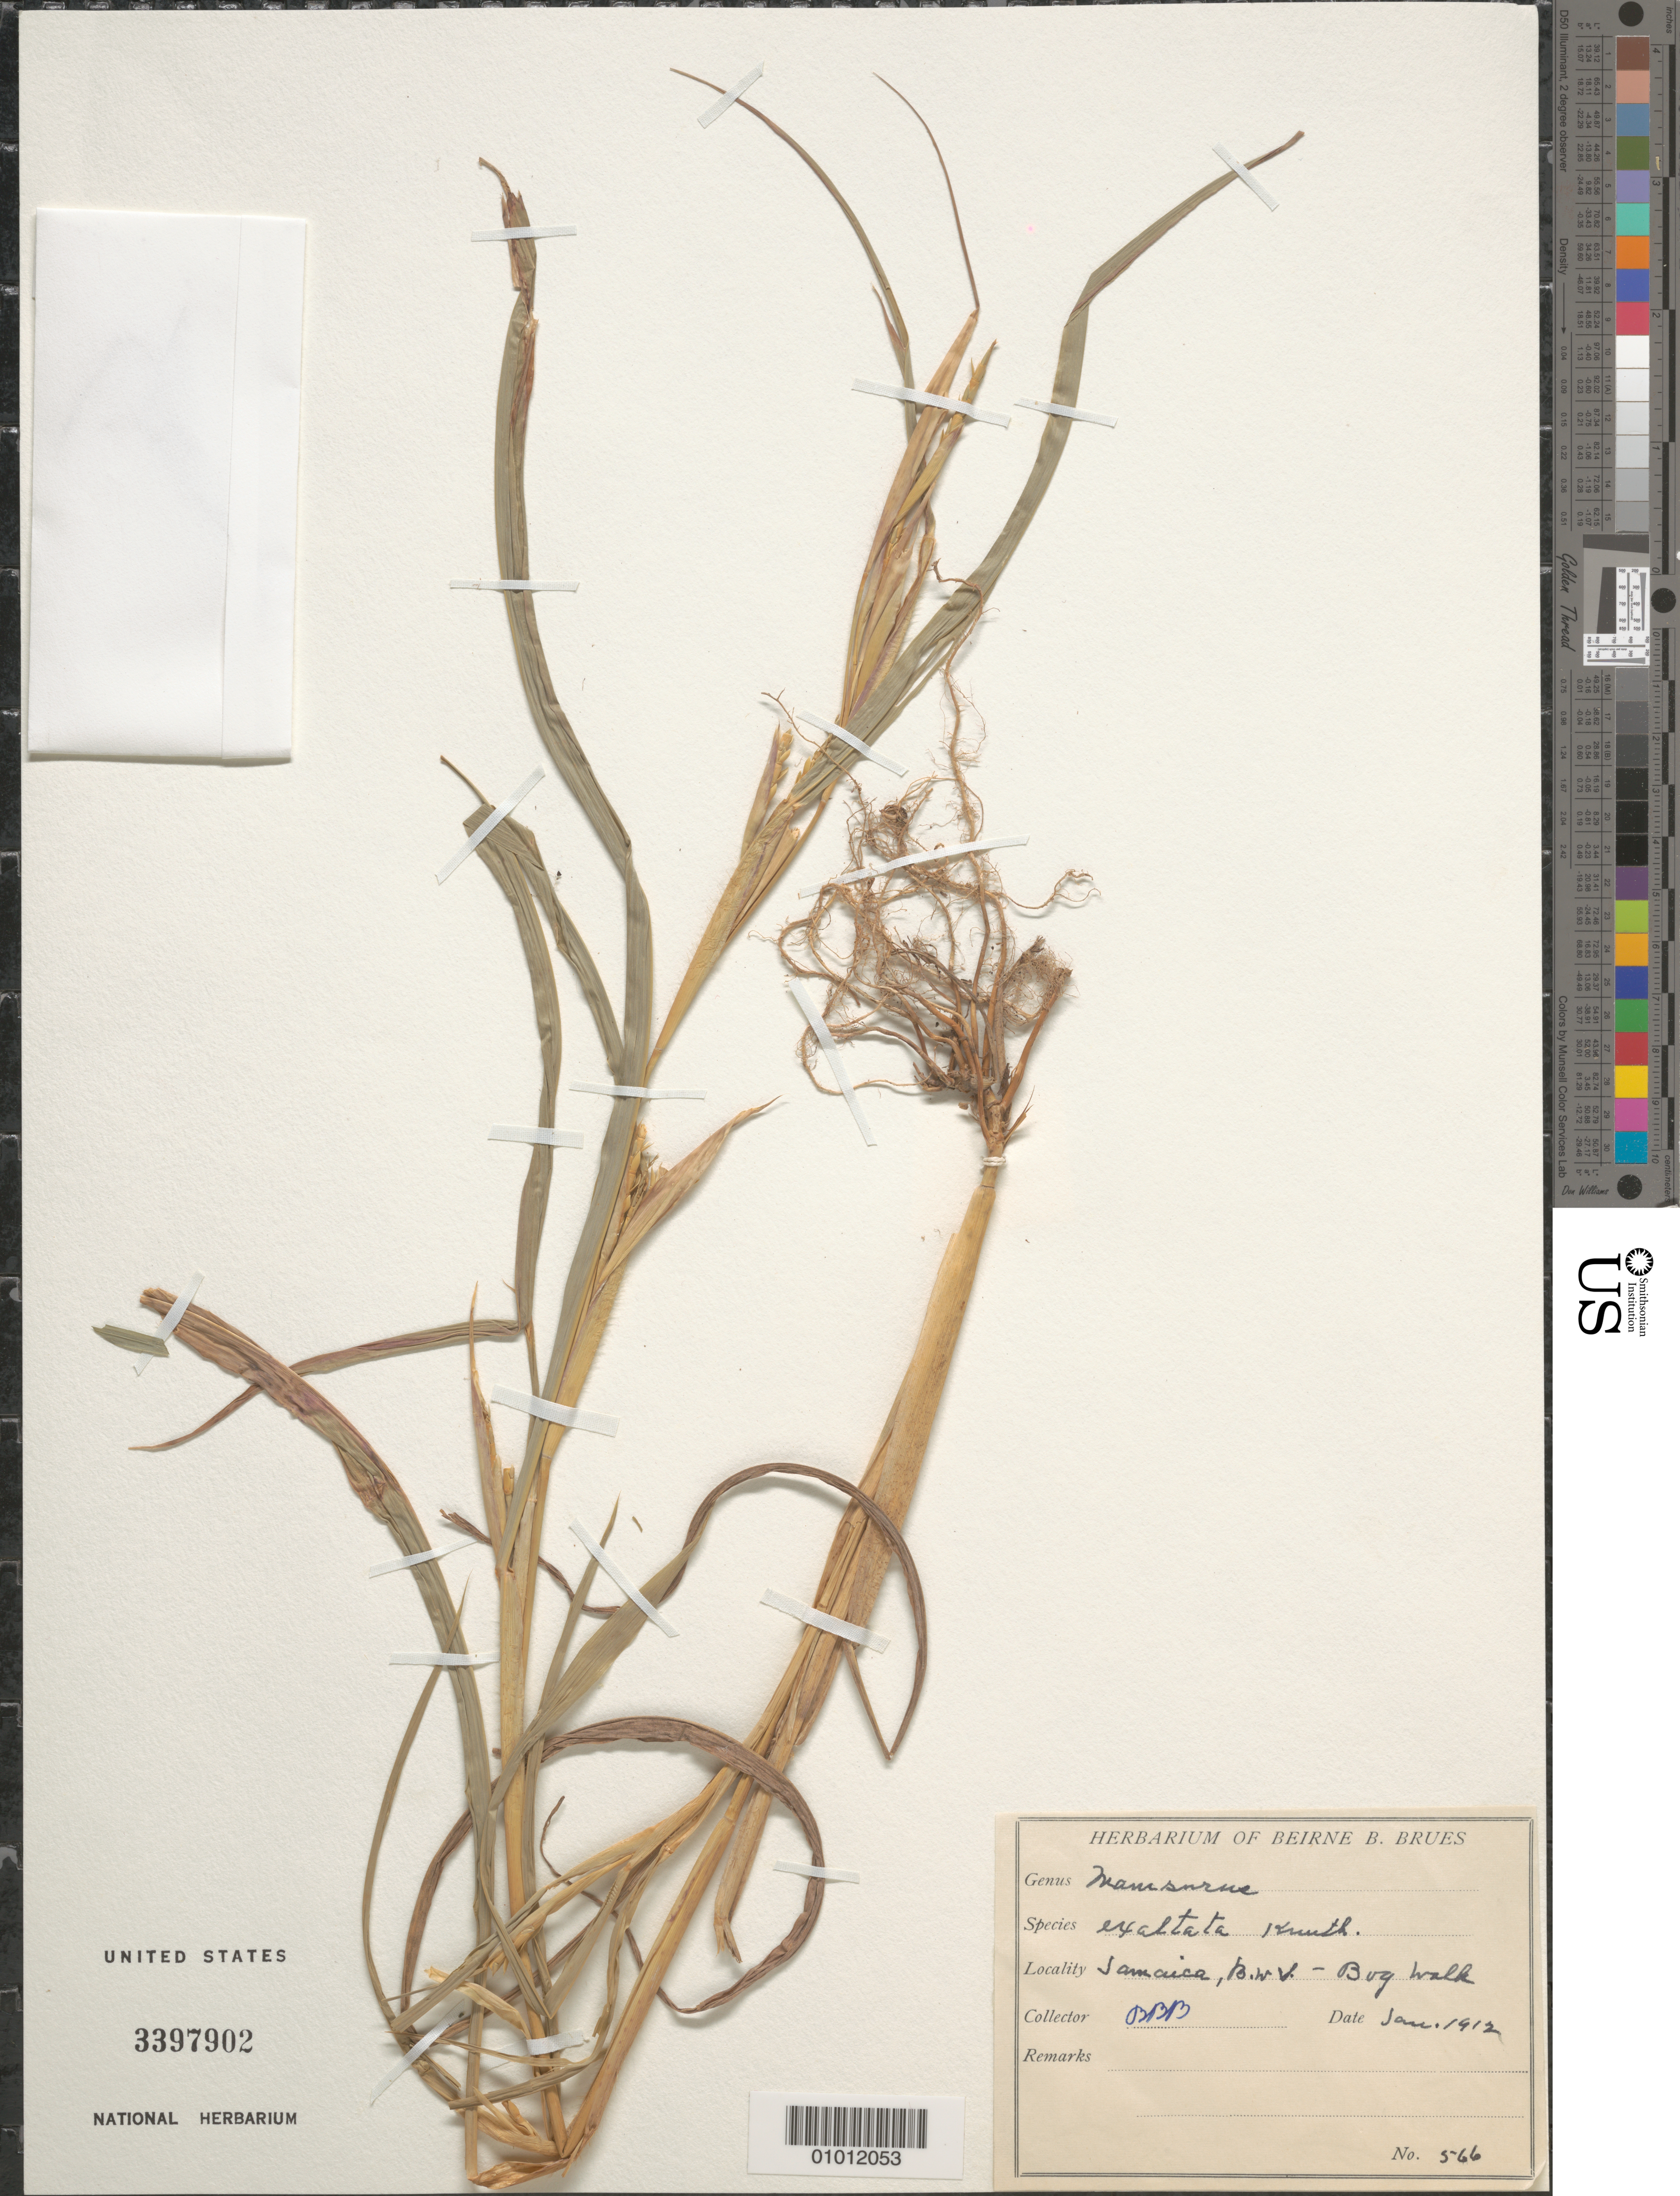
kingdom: Plantae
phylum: Tracheophyta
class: Liliopsida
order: Poales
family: Poaceae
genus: Rottboellia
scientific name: Rottboellia cochinchinensis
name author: (Lour.) Clayton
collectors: B. Brues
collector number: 566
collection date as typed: Jan 1912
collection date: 1912-01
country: Jamaica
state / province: Saint Catherine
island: Jamaica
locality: Bog Walk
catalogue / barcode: US 3397902